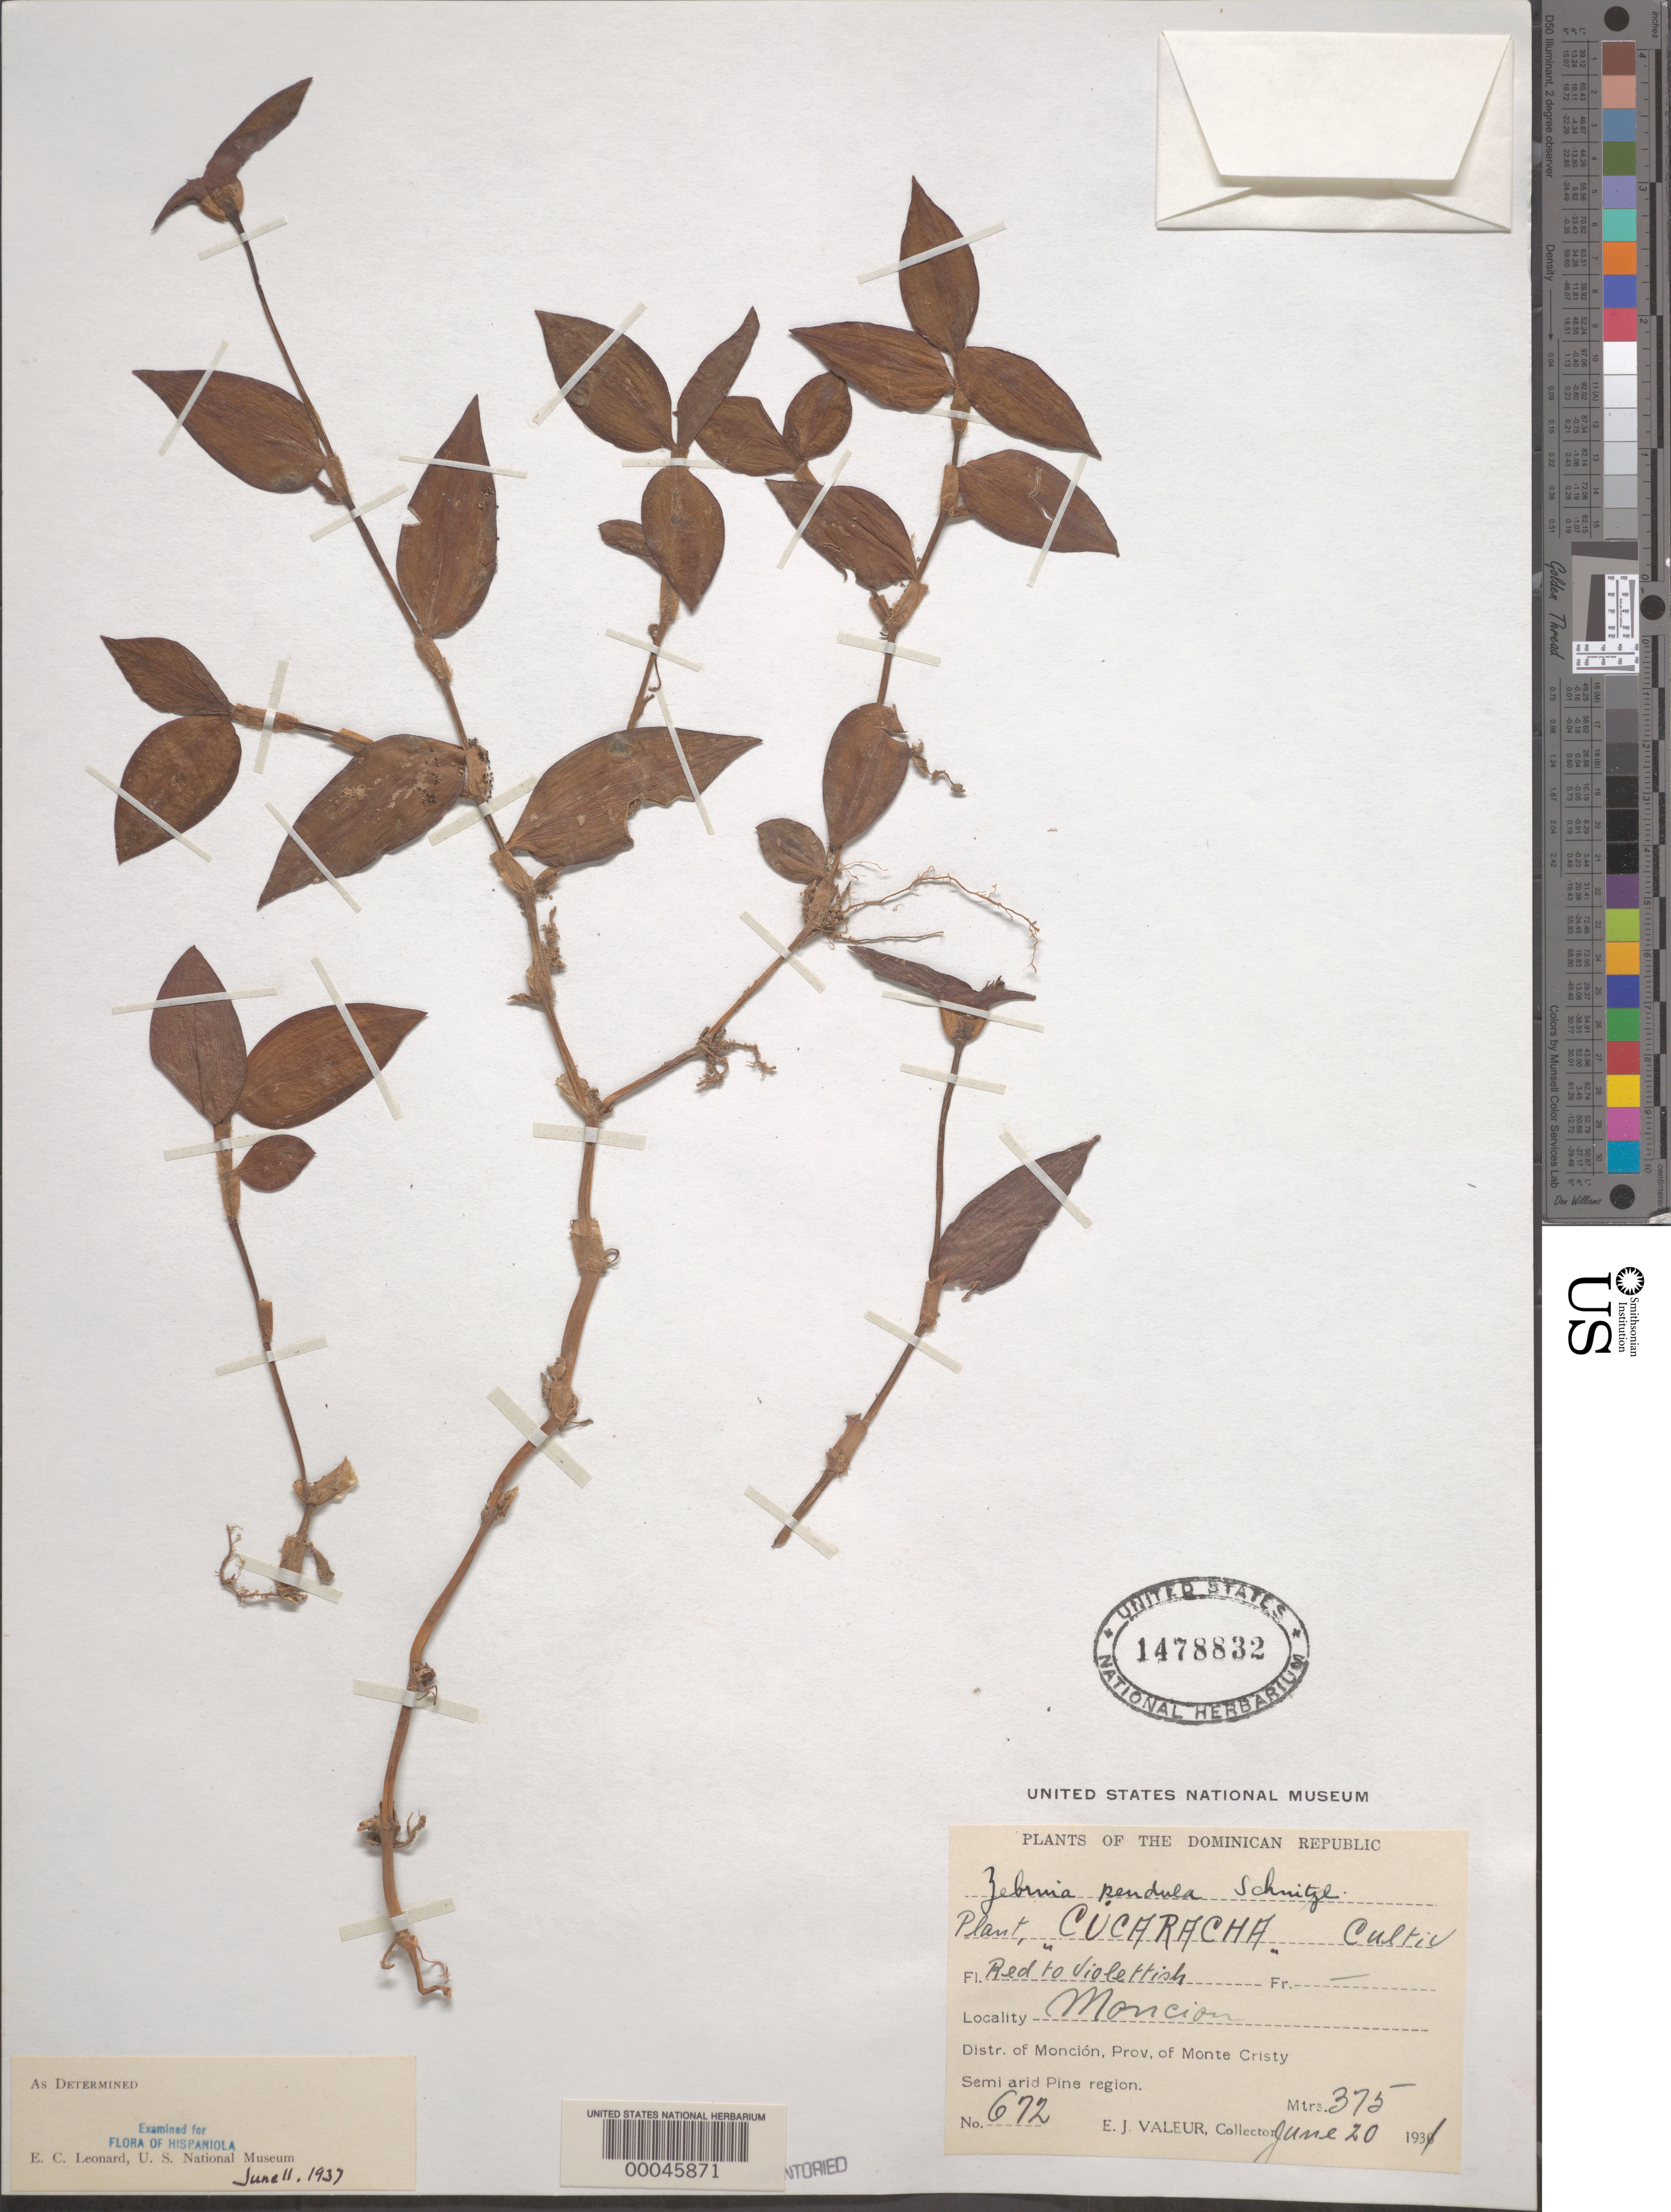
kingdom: Plantae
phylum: Tracheophyta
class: Liliopsida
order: Commelinales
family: Commelinaceae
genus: Tradescantia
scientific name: Tradescantia zebrina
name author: Bosse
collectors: E. Valeur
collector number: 672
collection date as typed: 20 Jun 1931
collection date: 1931-06-20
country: Dominican Republic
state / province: Monte Cristi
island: Hispaniola Island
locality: Moncion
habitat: Semi-arid pine region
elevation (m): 375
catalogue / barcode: US 1478832